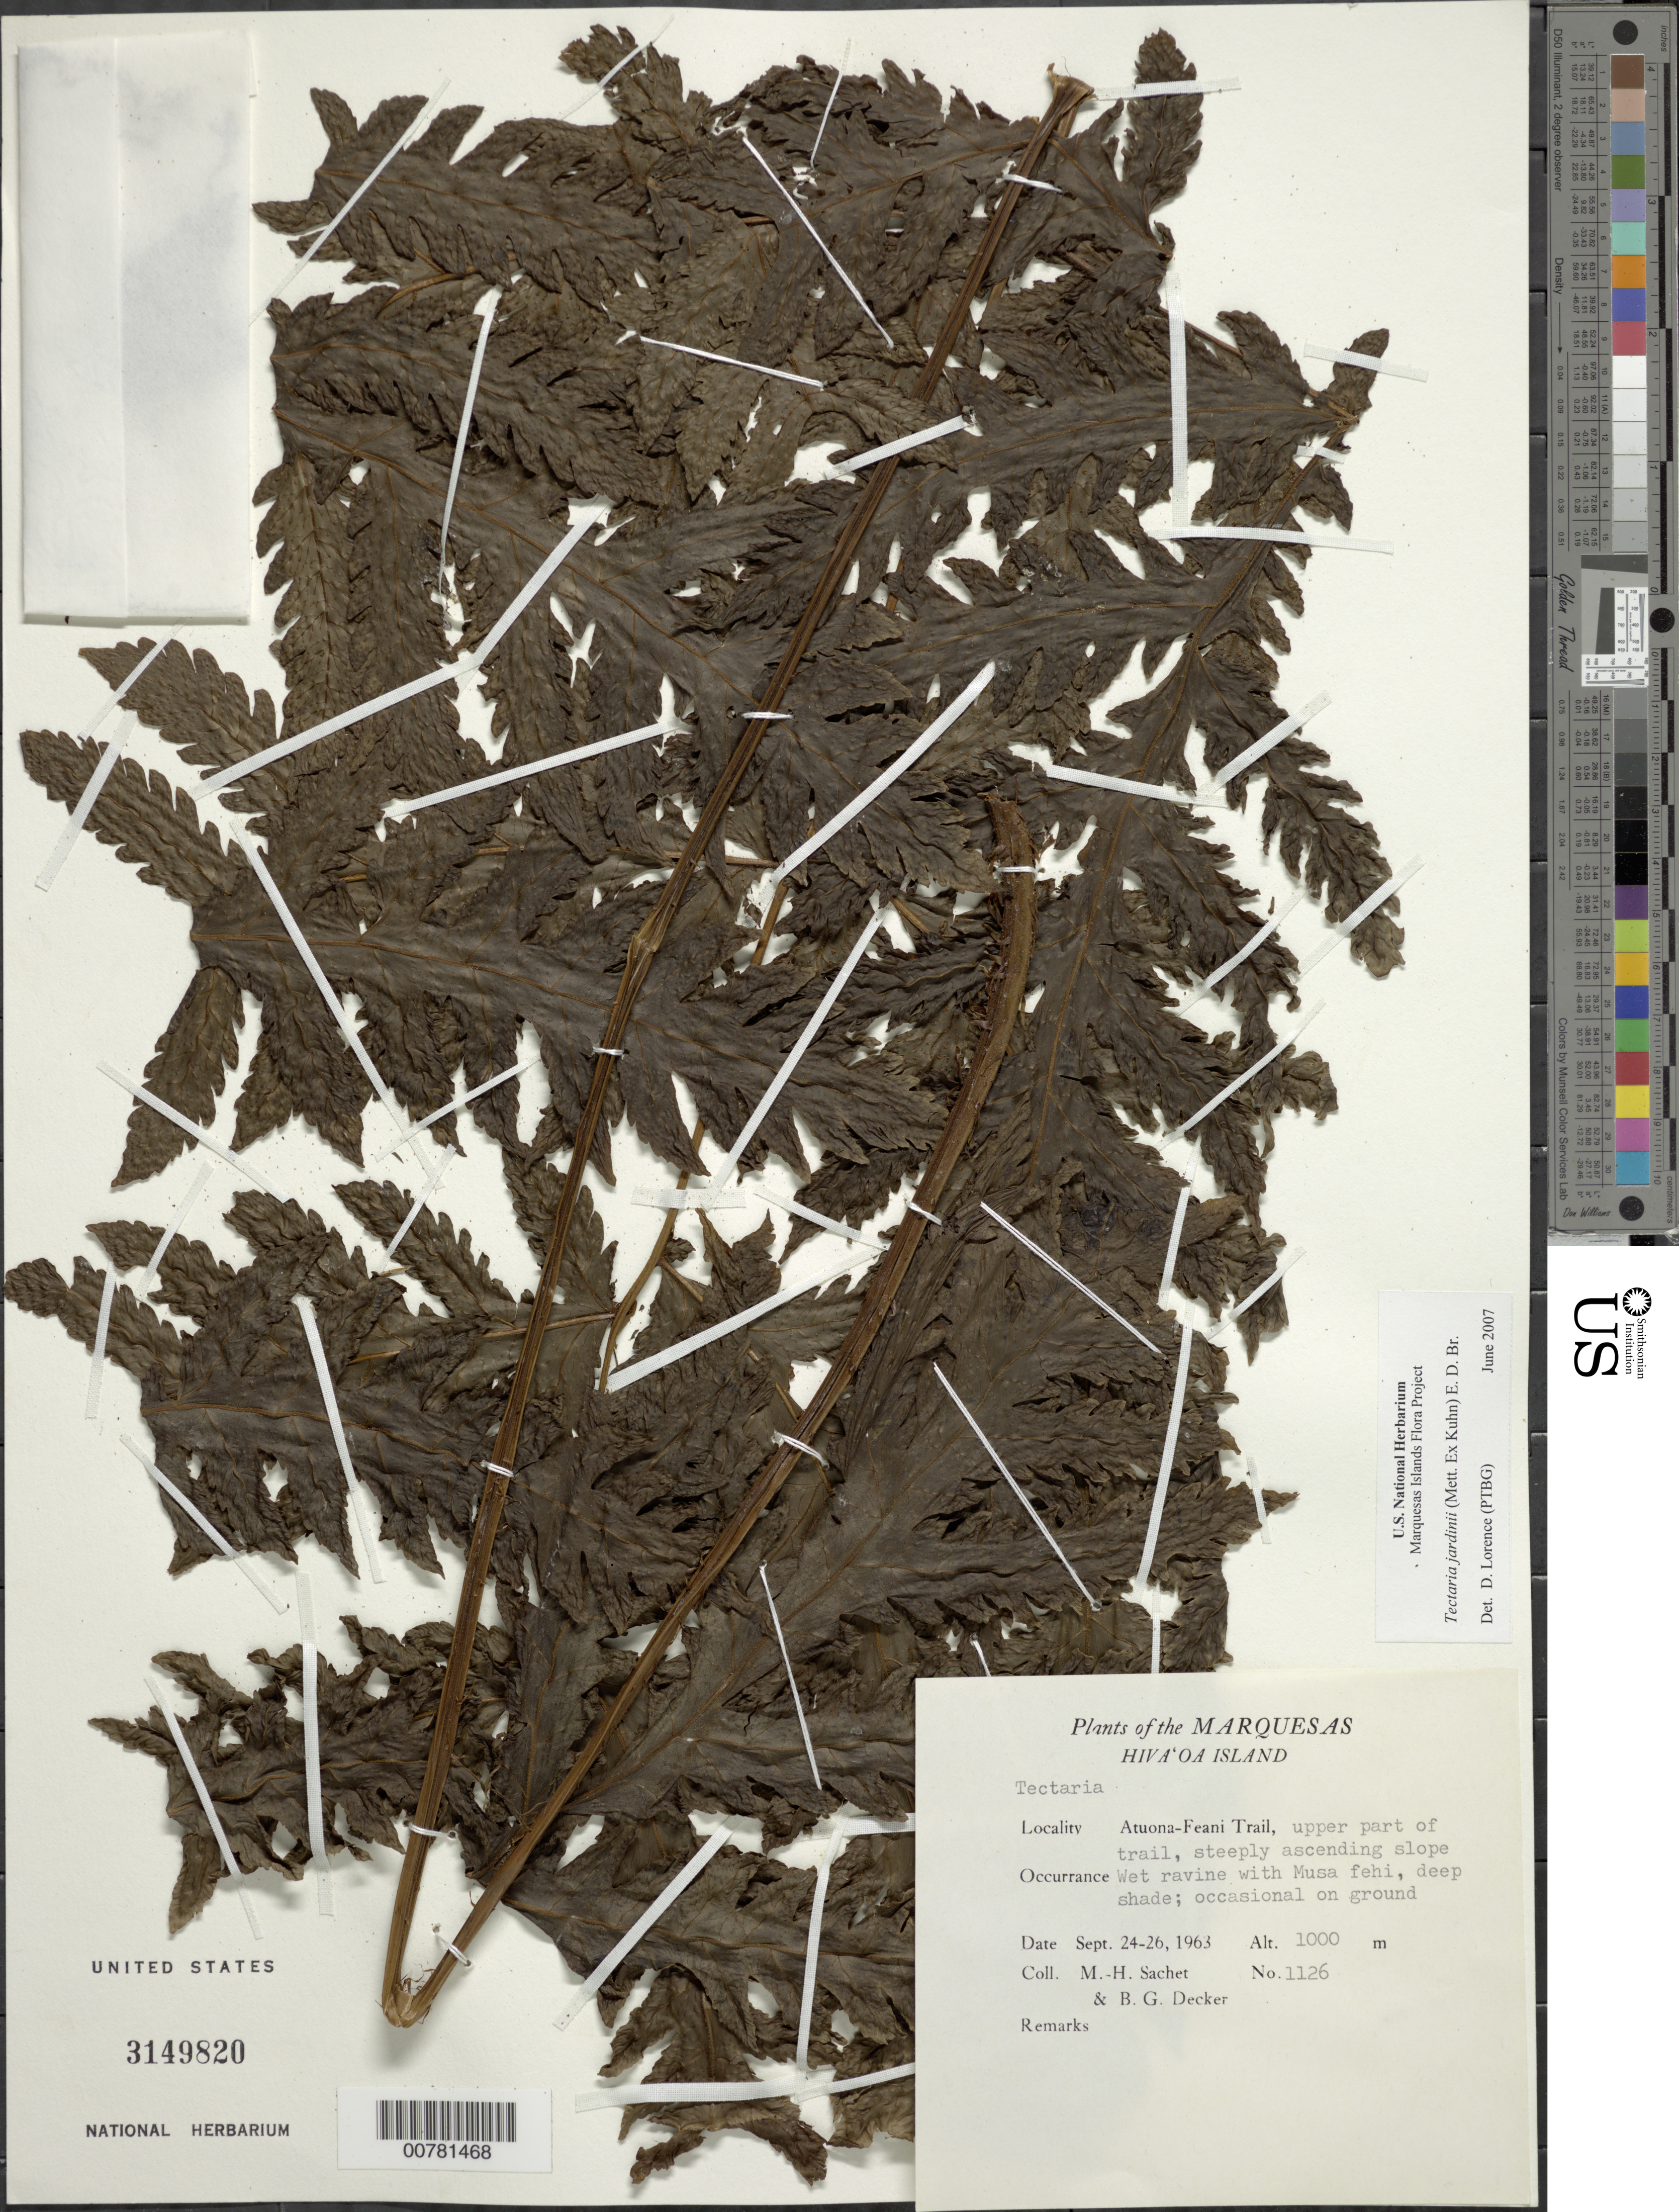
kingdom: Plantae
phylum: Tracheophyta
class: Polypodiopsida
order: Polypodiales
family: Tectariaceae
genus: Tectaria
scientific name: Tectaria jardinii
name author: (Mett. ex Kuhn) E.D. Br.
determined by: Lorence, David H., (PTBG), National Tropical Botanical Garden (UNITED STATES)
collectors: M.-H. Sachet & B. G. Decker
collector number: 1126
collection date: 1963-09-24/1963-09-26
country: French Polynesia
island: Hiva Oa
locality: Atuona-Feani Trail, upper part of trail, steeply ascending slope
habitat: Wet ravine with Musa fehi, deep shade; occasional on ground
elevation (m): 1000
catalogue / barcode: US 3149820